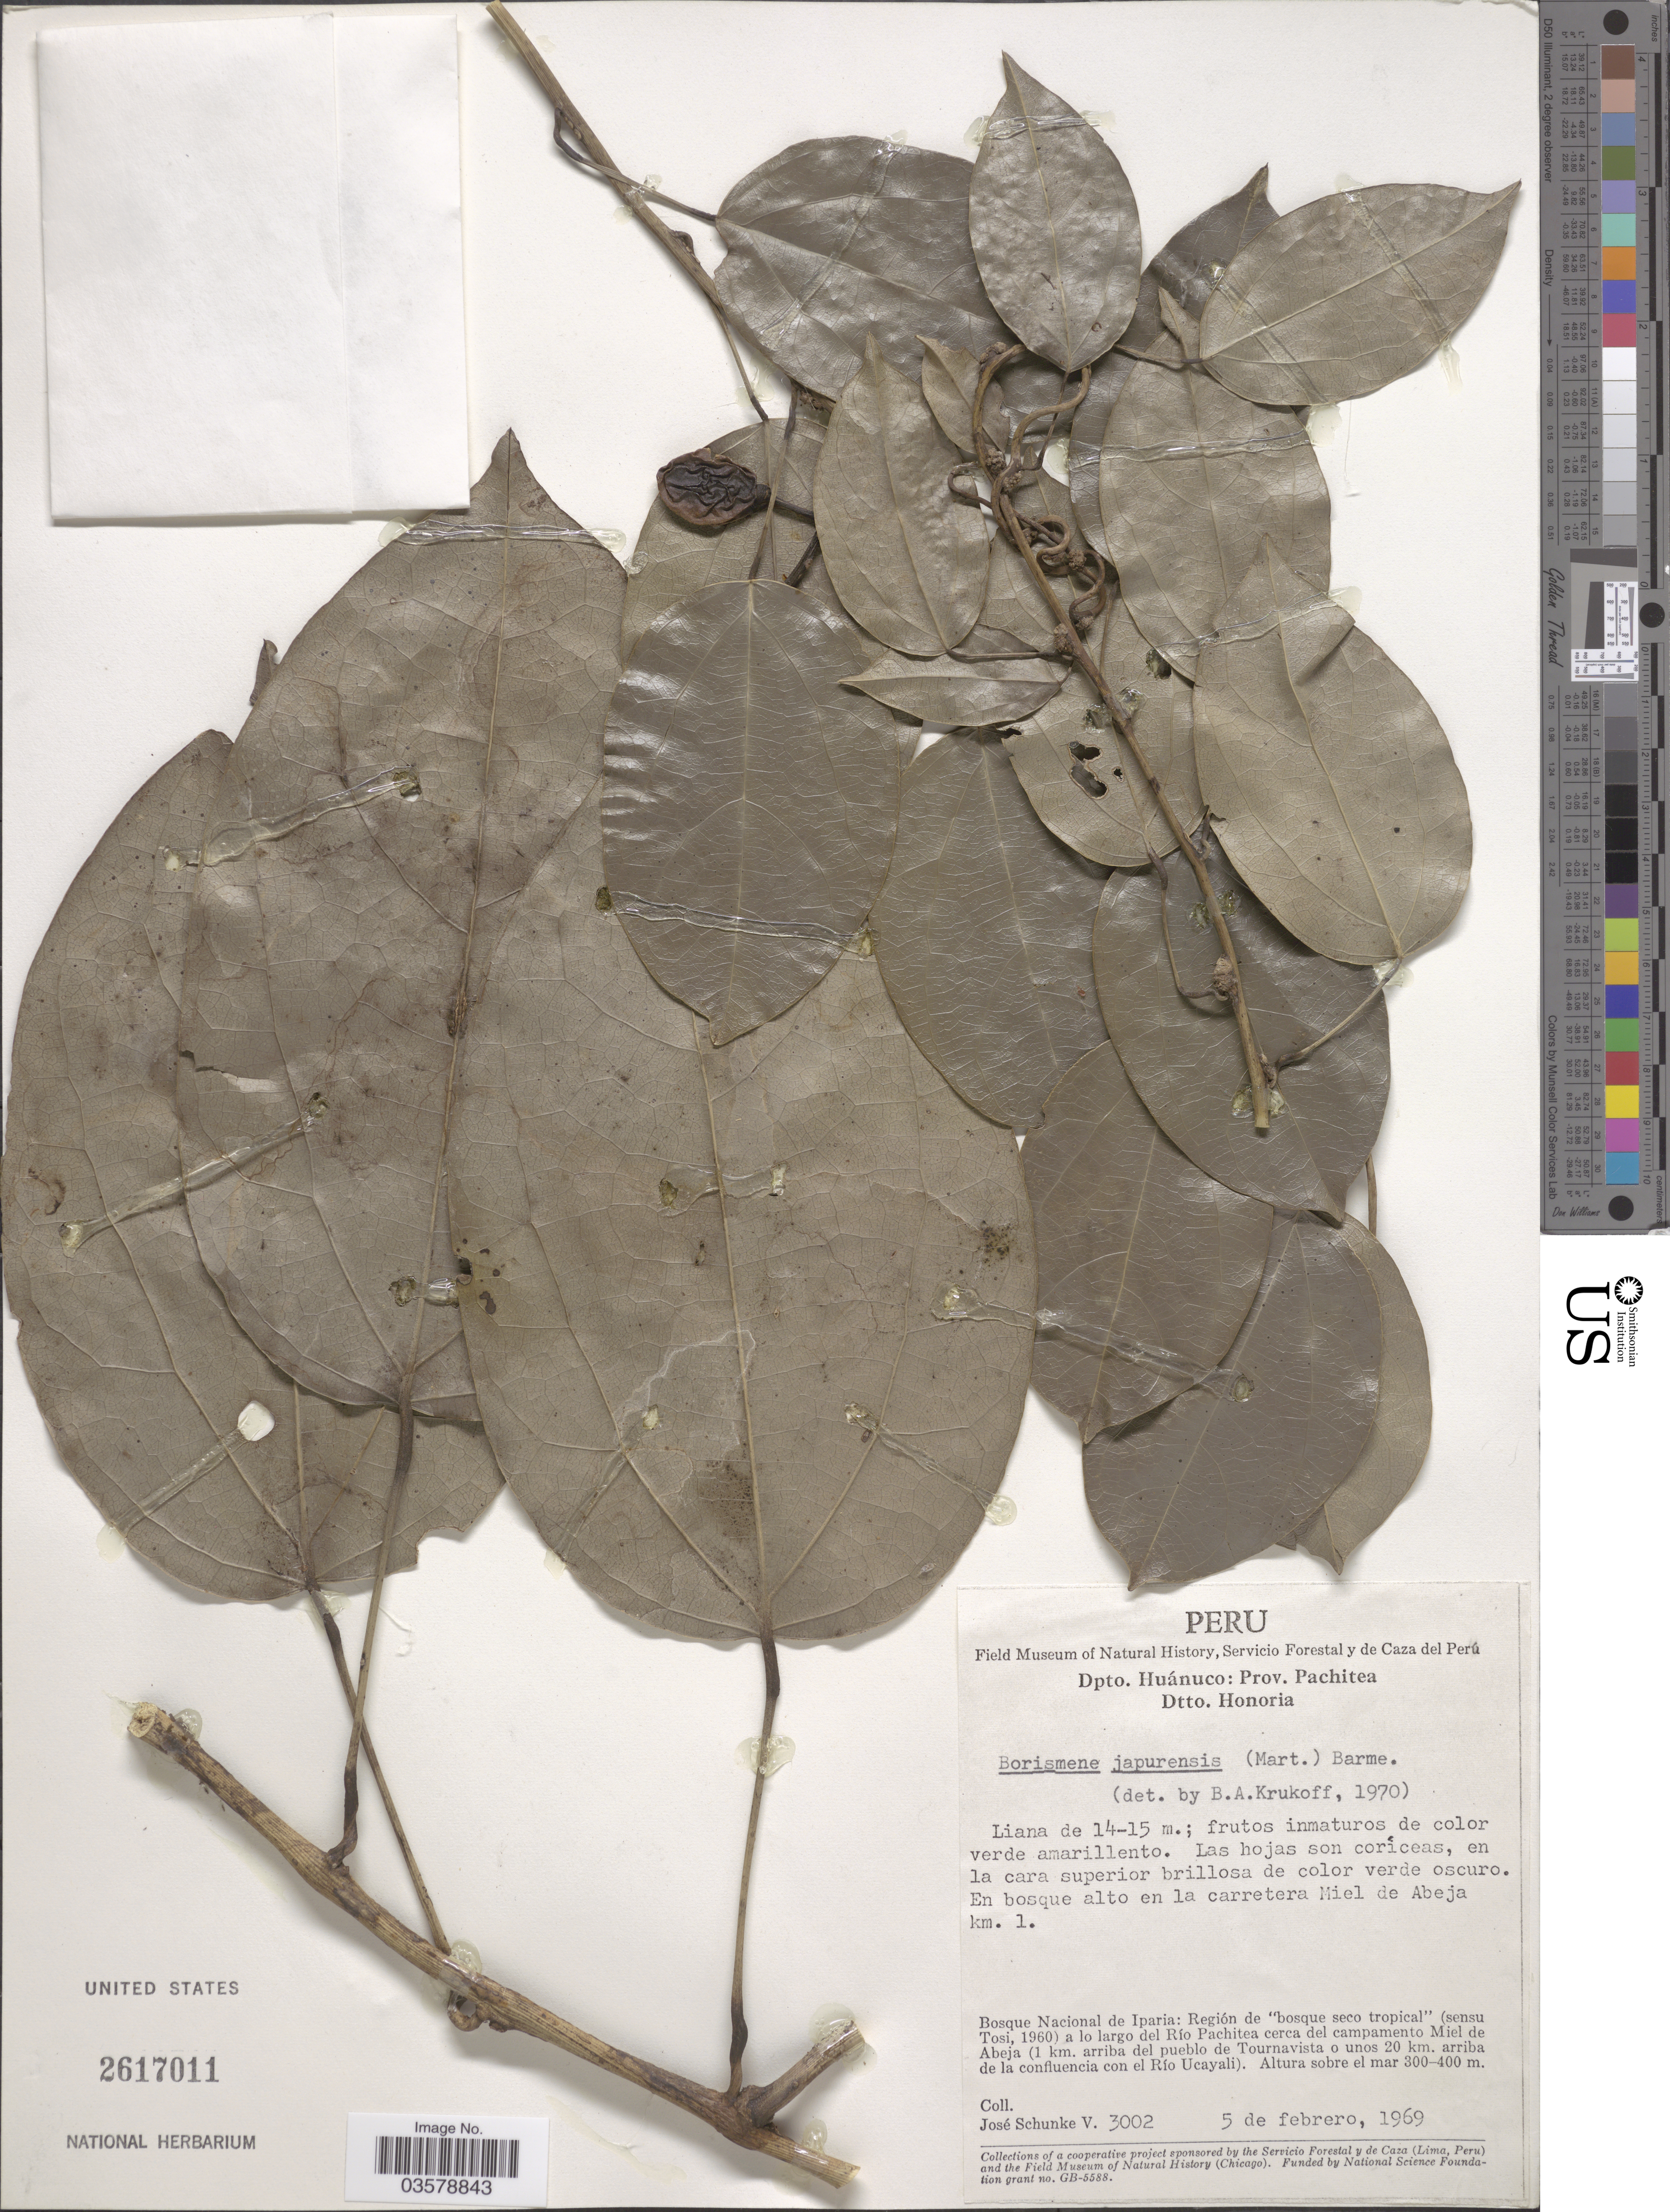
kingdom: Plantae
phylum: Tracheophyta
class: Magnoliopsida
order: Ranunculales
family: Menispermaceae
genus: Borismene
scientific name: Borismene japurensis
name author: (Mart.) Barneby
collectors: J. Schunke Vigo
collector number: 3002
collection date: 1969-02-05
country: Peru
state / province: Huánuco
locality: Dpto. Huánuco: Prov. Pachitea, Dtto. Honoria. En bosque alto en la carretera Miel de Abeja km. 1. Bosque Nacional de Iparia: Región de 'bosque seco tropical' (sensu Tosi, 1960) a lo largo del Río Pachitea cerca del campamento Miel de Abeja (1 km. arriba del pueblo de Tournavista o unos 20 km. arriba de la confluencia con el Río Ucayali).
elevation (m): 300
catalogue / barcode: US 2617011